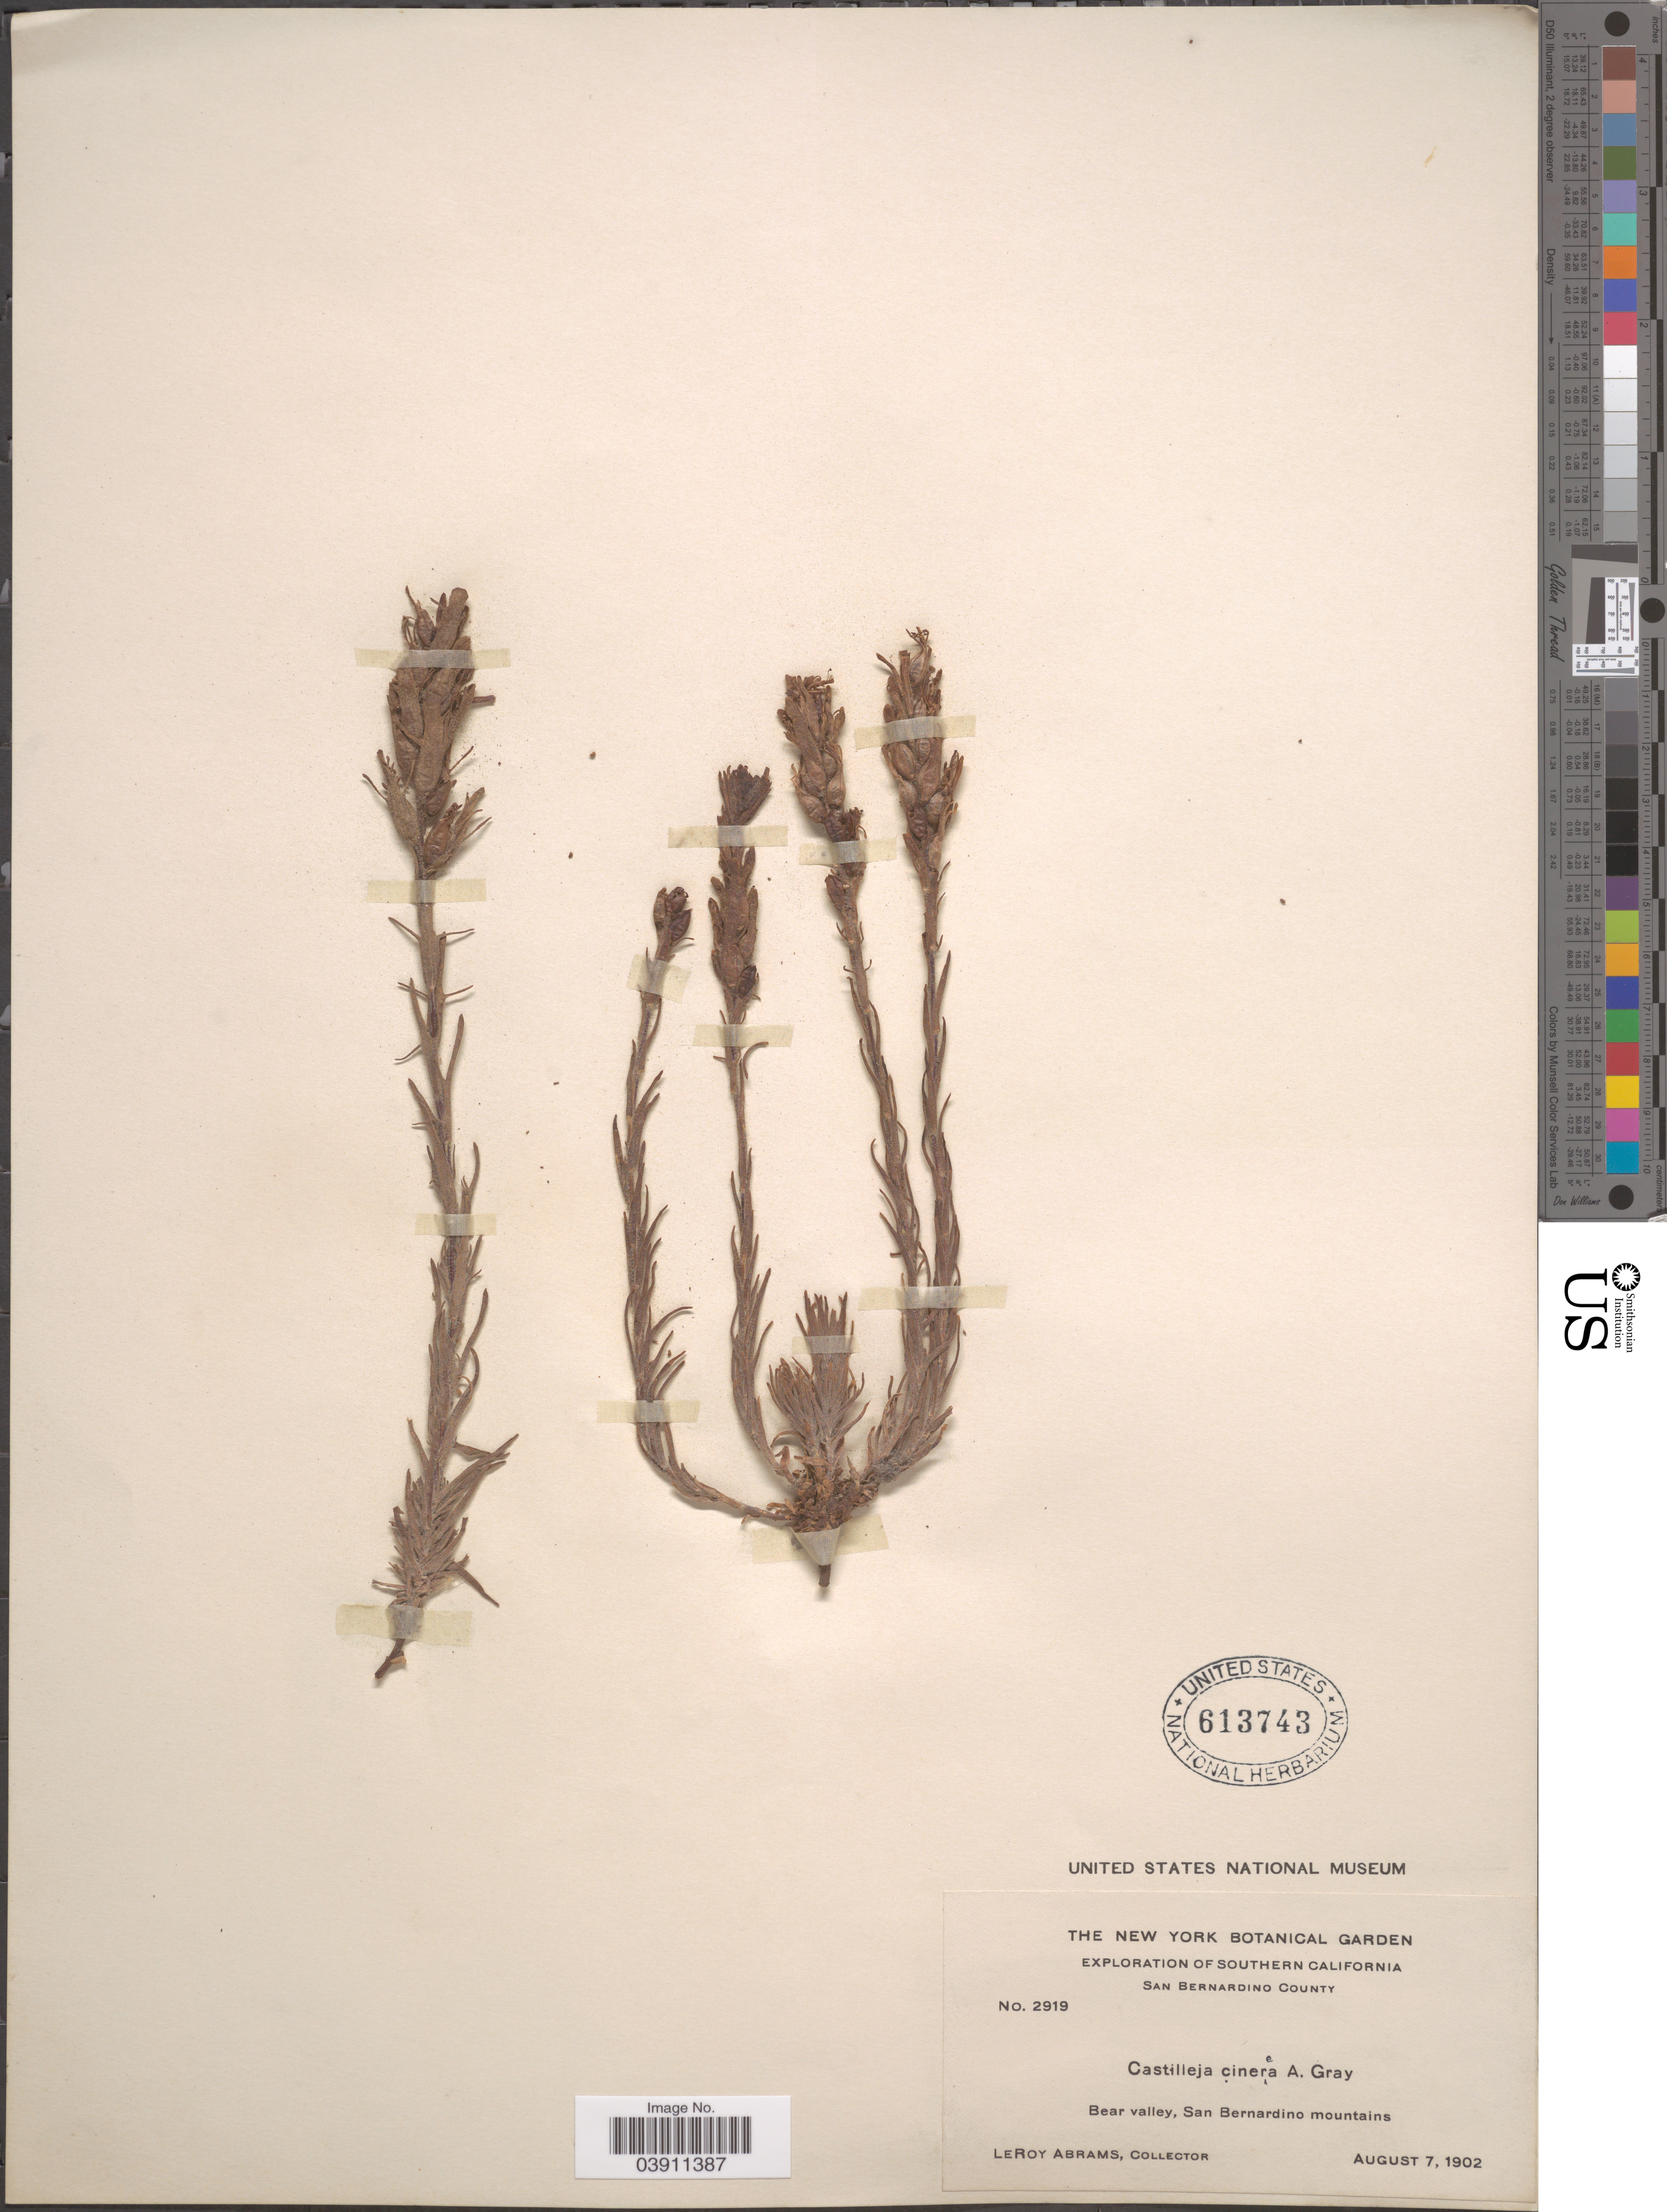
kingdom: Plantae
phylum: Tracheophyta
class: Magnoliopsida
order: Lamiales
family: Orobanchaceae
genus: Castilleja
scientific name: Castilleja cinerea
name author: A. Gray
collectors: L. Abrams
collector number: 2919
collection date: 1902-08-07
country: United States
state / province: California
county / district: San Bernardino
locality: Southern California. San Bernardino County. Bear valley, San Bernardino mountains.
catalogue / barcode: US 613743